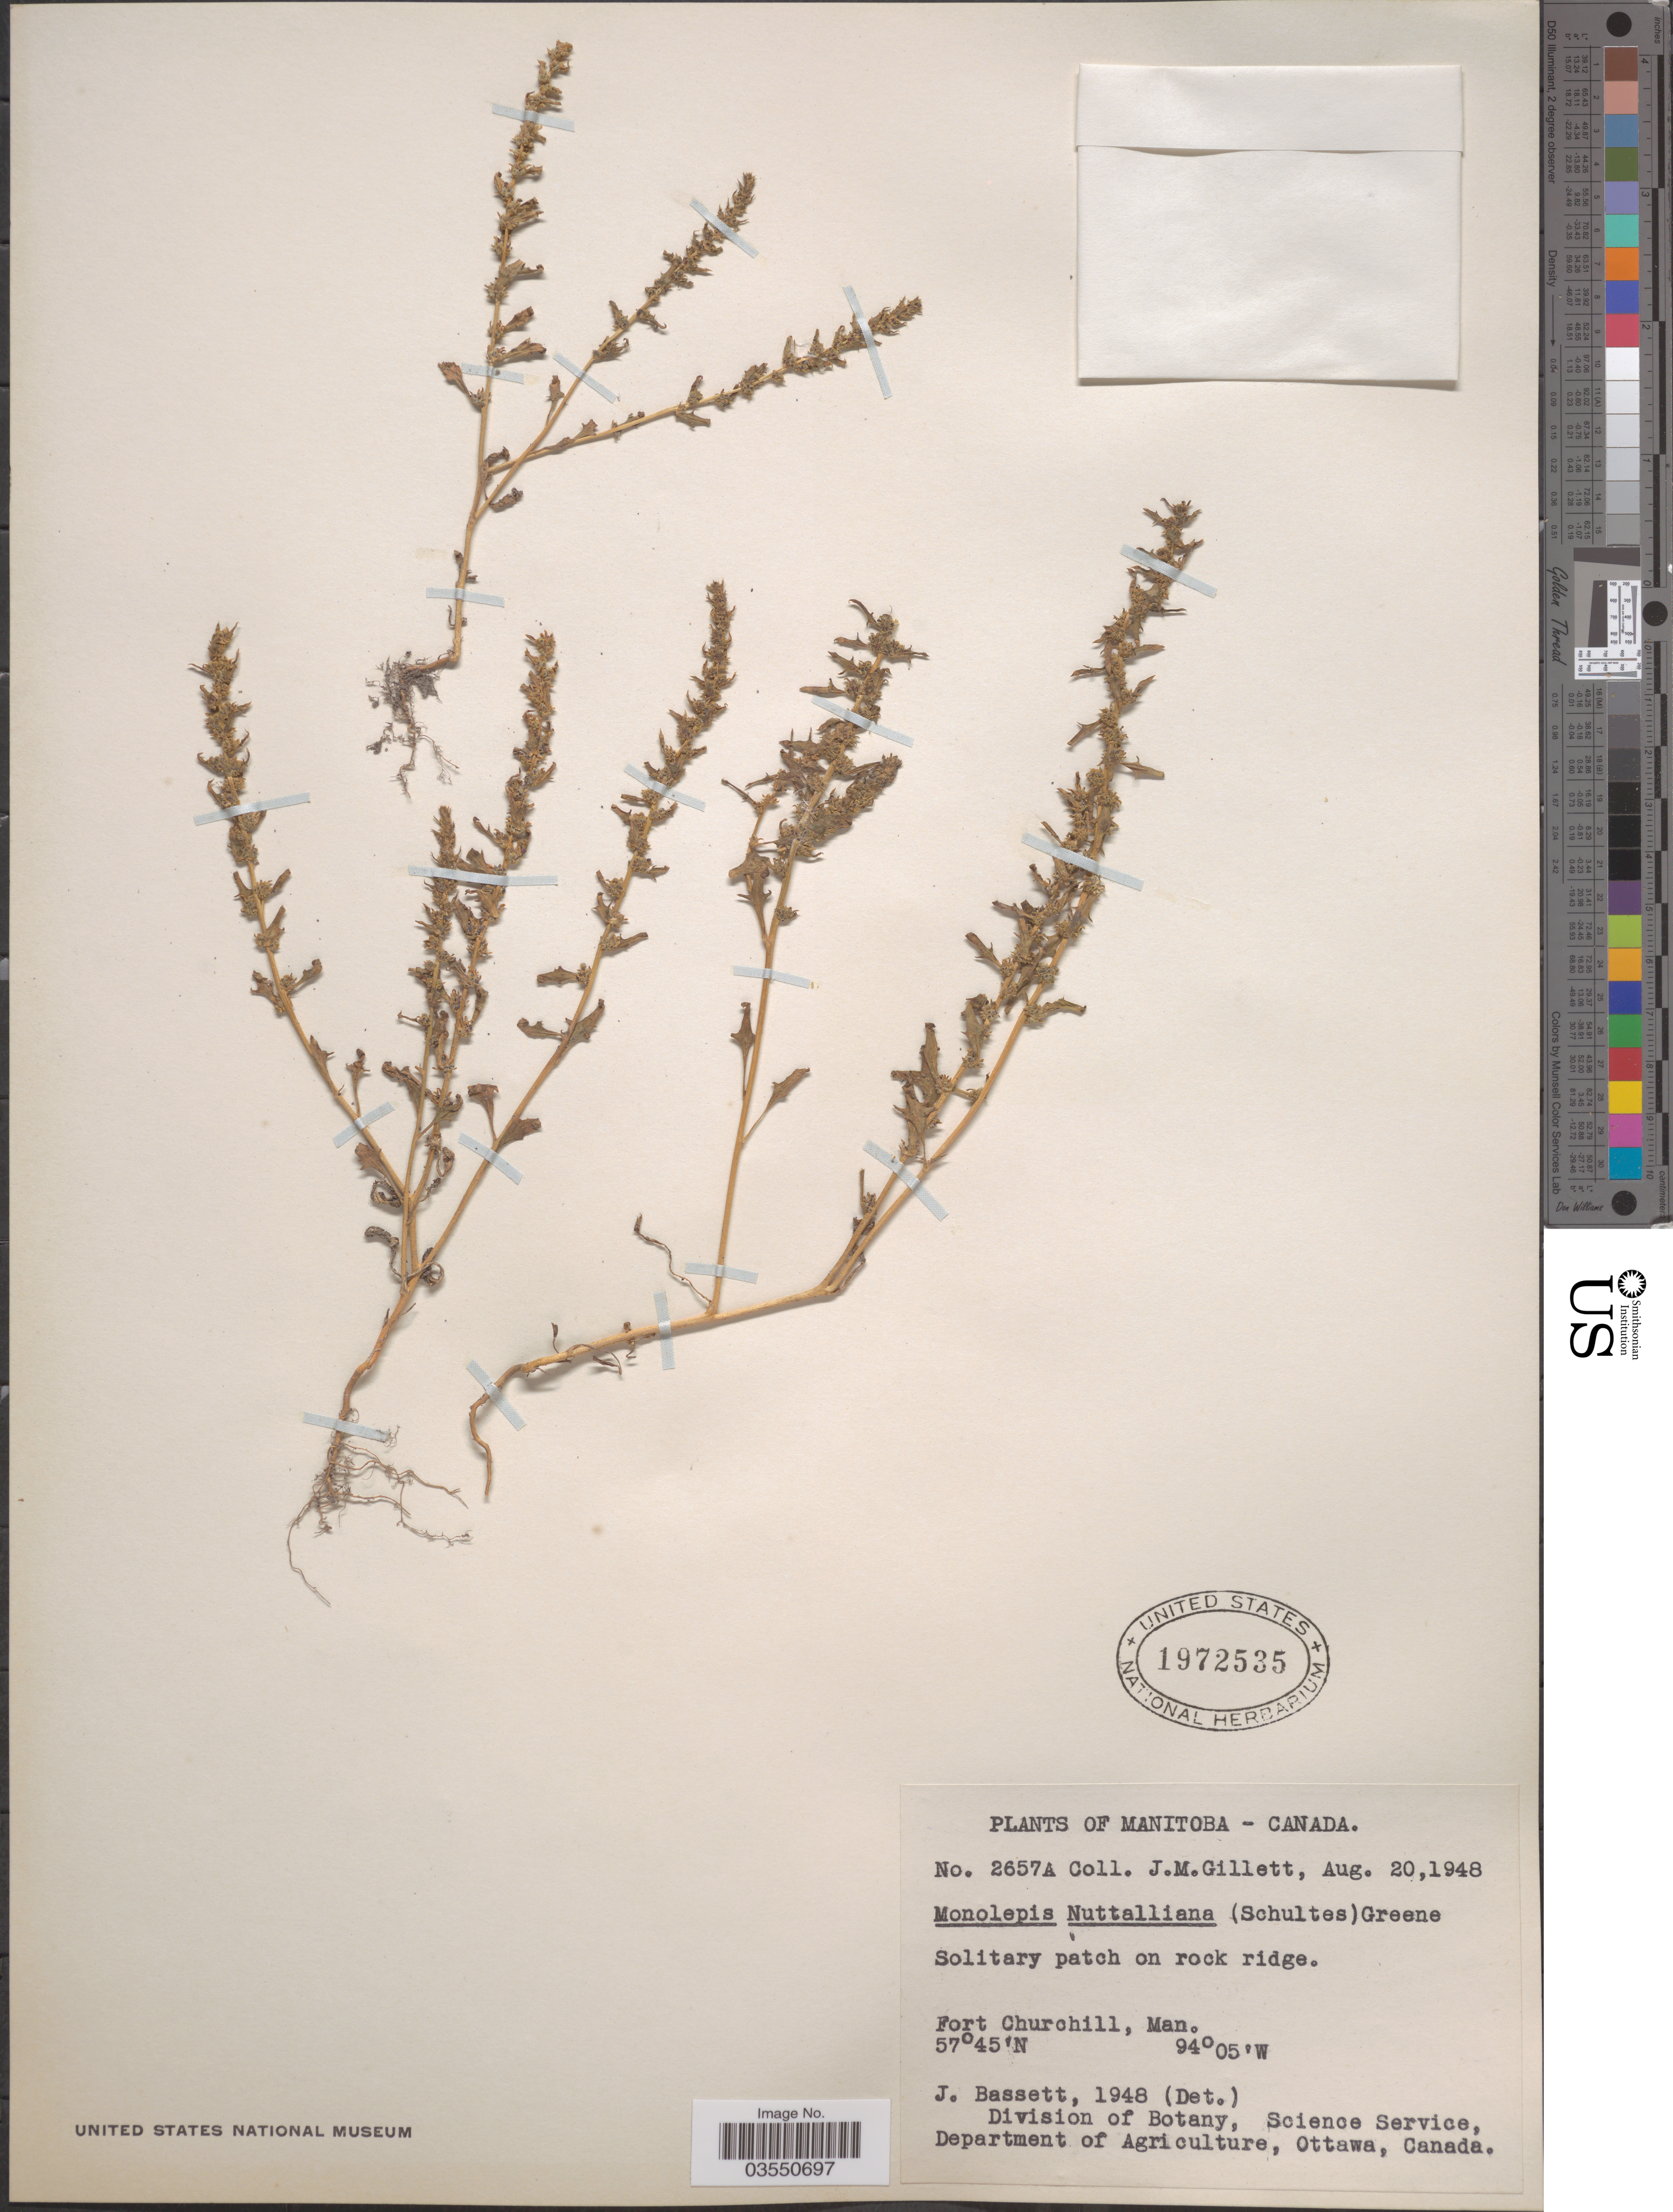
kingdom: Plantae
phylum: Tracheophyta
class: Magnoliopsida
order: Caryophyllales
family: Amaranthaceae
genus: Blitum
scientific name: Blitum nuttallianum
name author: Schult.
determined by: U.S. National Herbarium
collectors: J. M. Gillett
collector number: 2657A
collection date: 1948-08-20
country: Canada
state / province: Manitoba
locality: Fort Churchill, Man.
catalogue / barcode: US 1972535